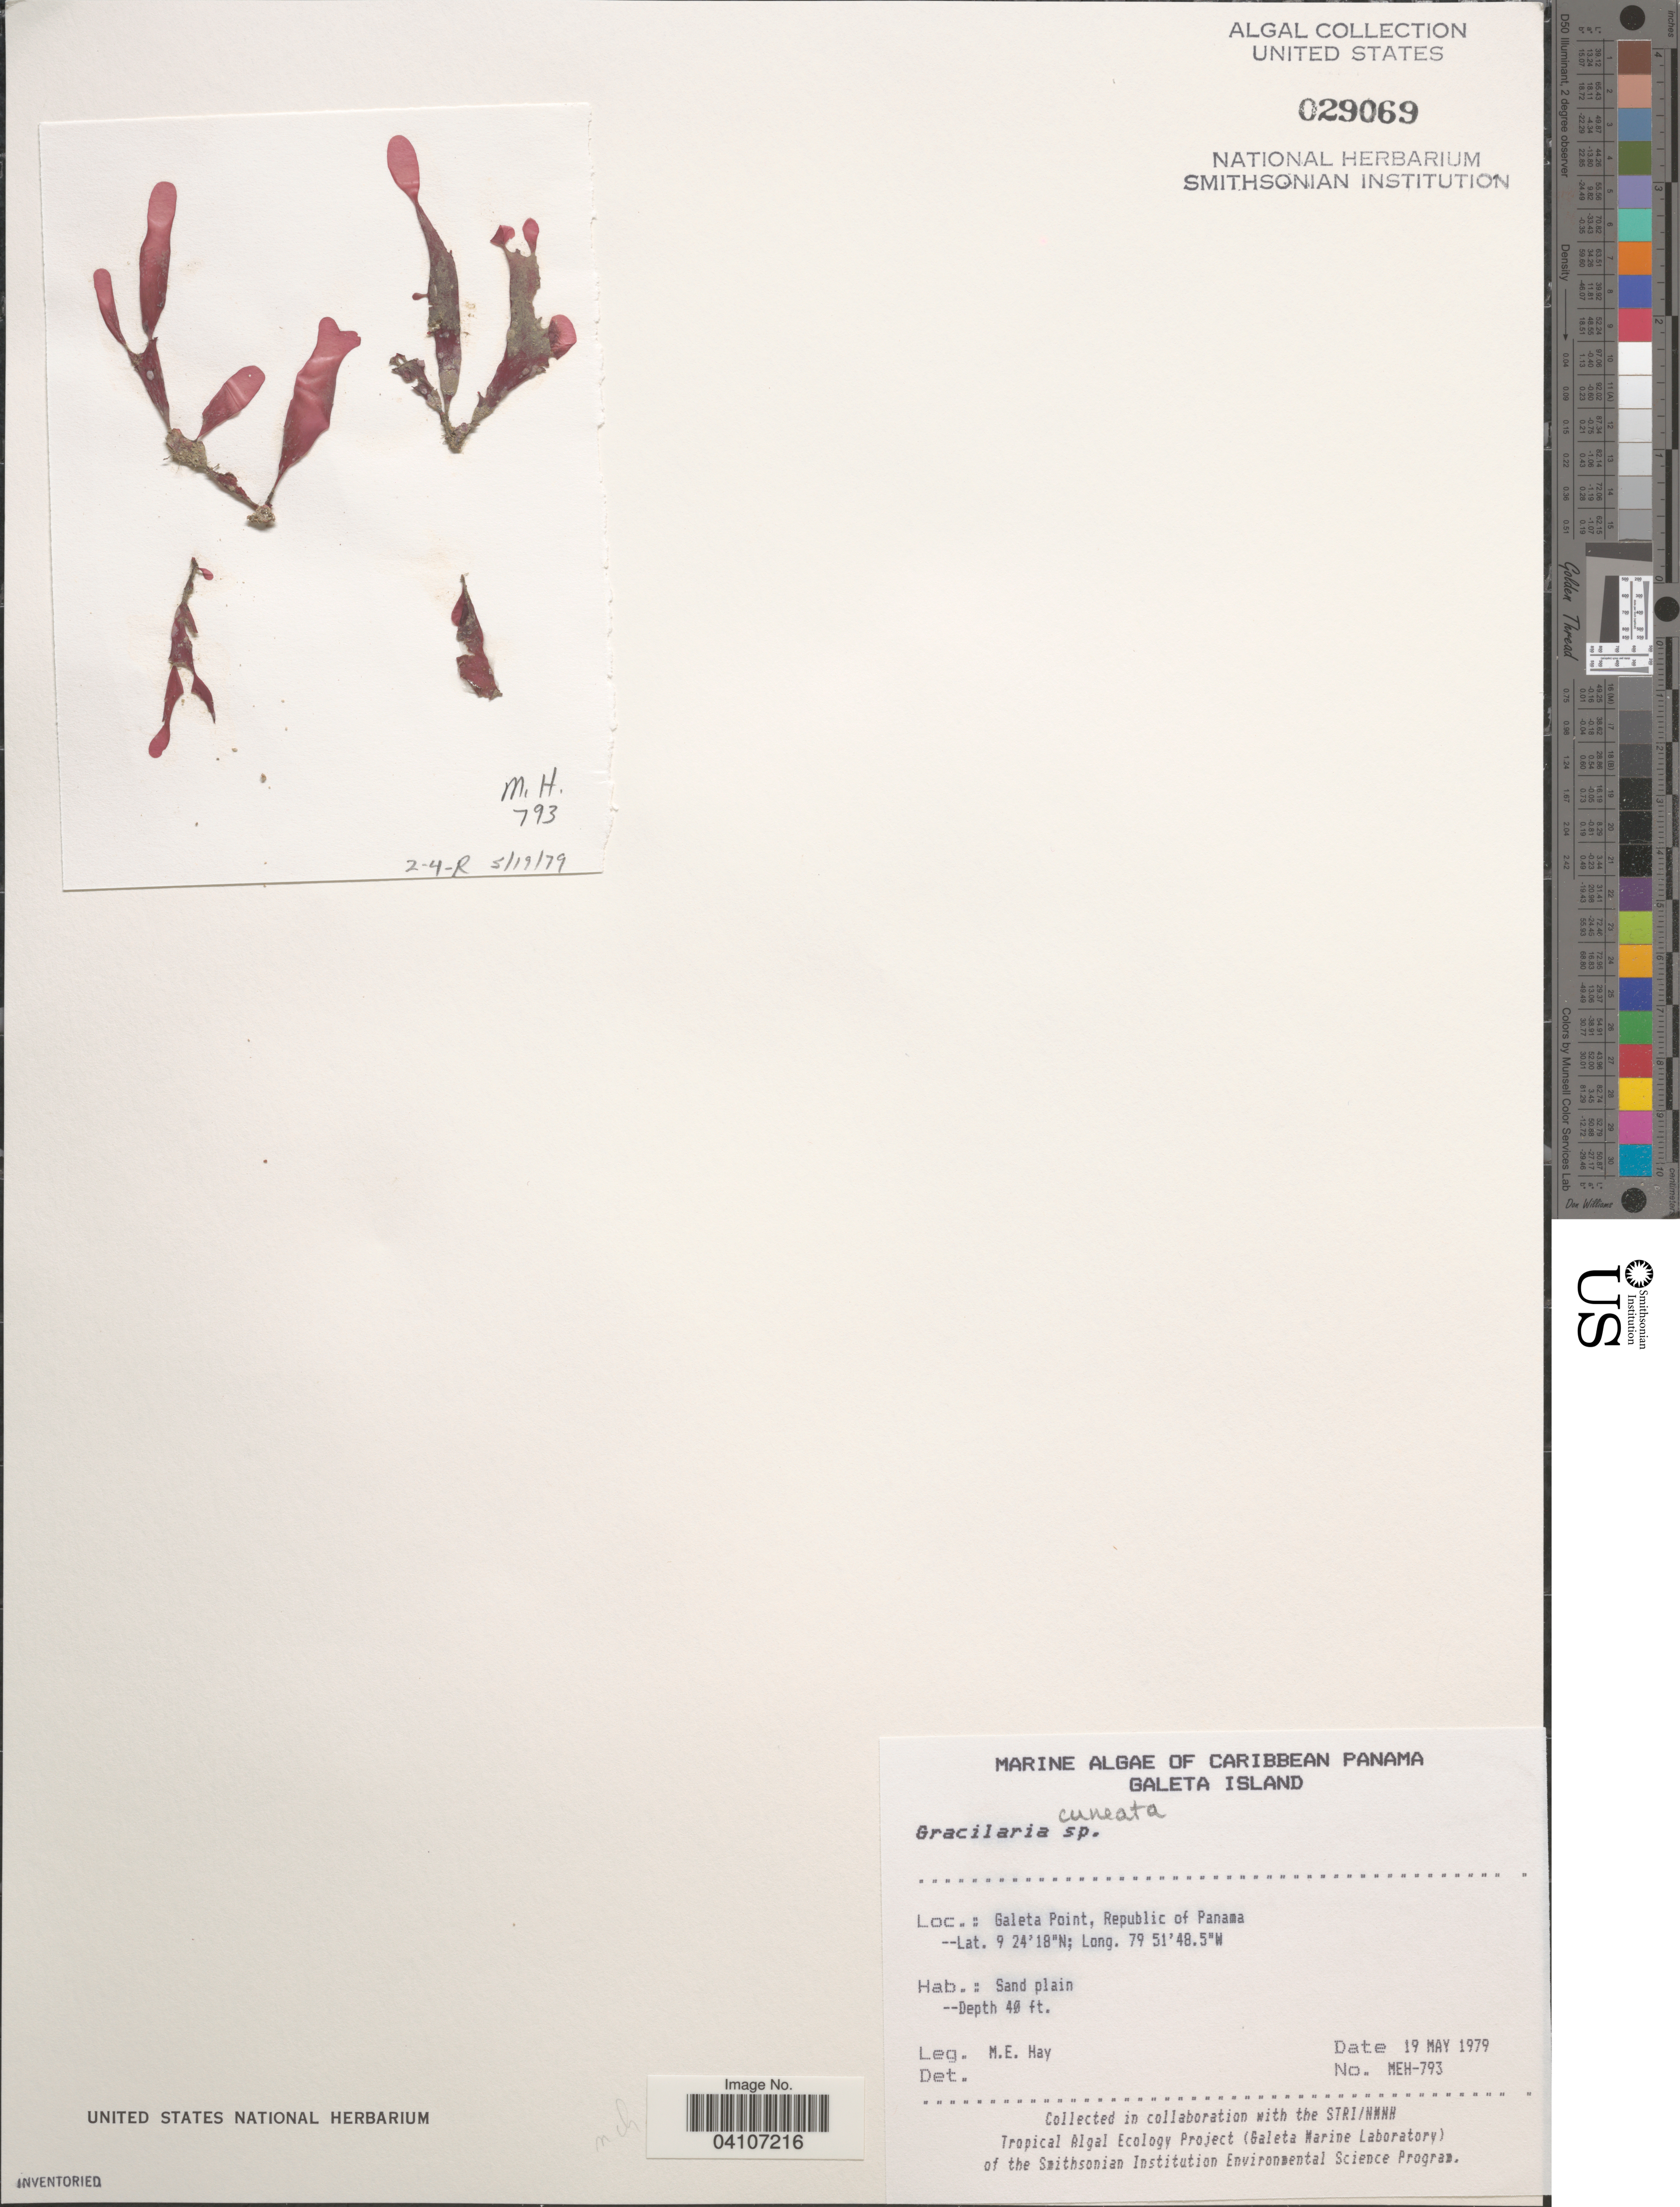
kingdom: Plantae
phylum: Rhodophyta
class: Florideophyceae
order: Gracilariales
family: Gracilariaceae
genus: Gracilaria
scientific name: Gracilaria cuneata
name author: Aresch.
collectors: M. E. Hay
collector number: MEH-793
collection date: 1979-05-19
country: Panama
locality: Caribbean Panama. Galeta Island. Galeta Point, Republic of Panama.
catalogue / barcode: US 29069